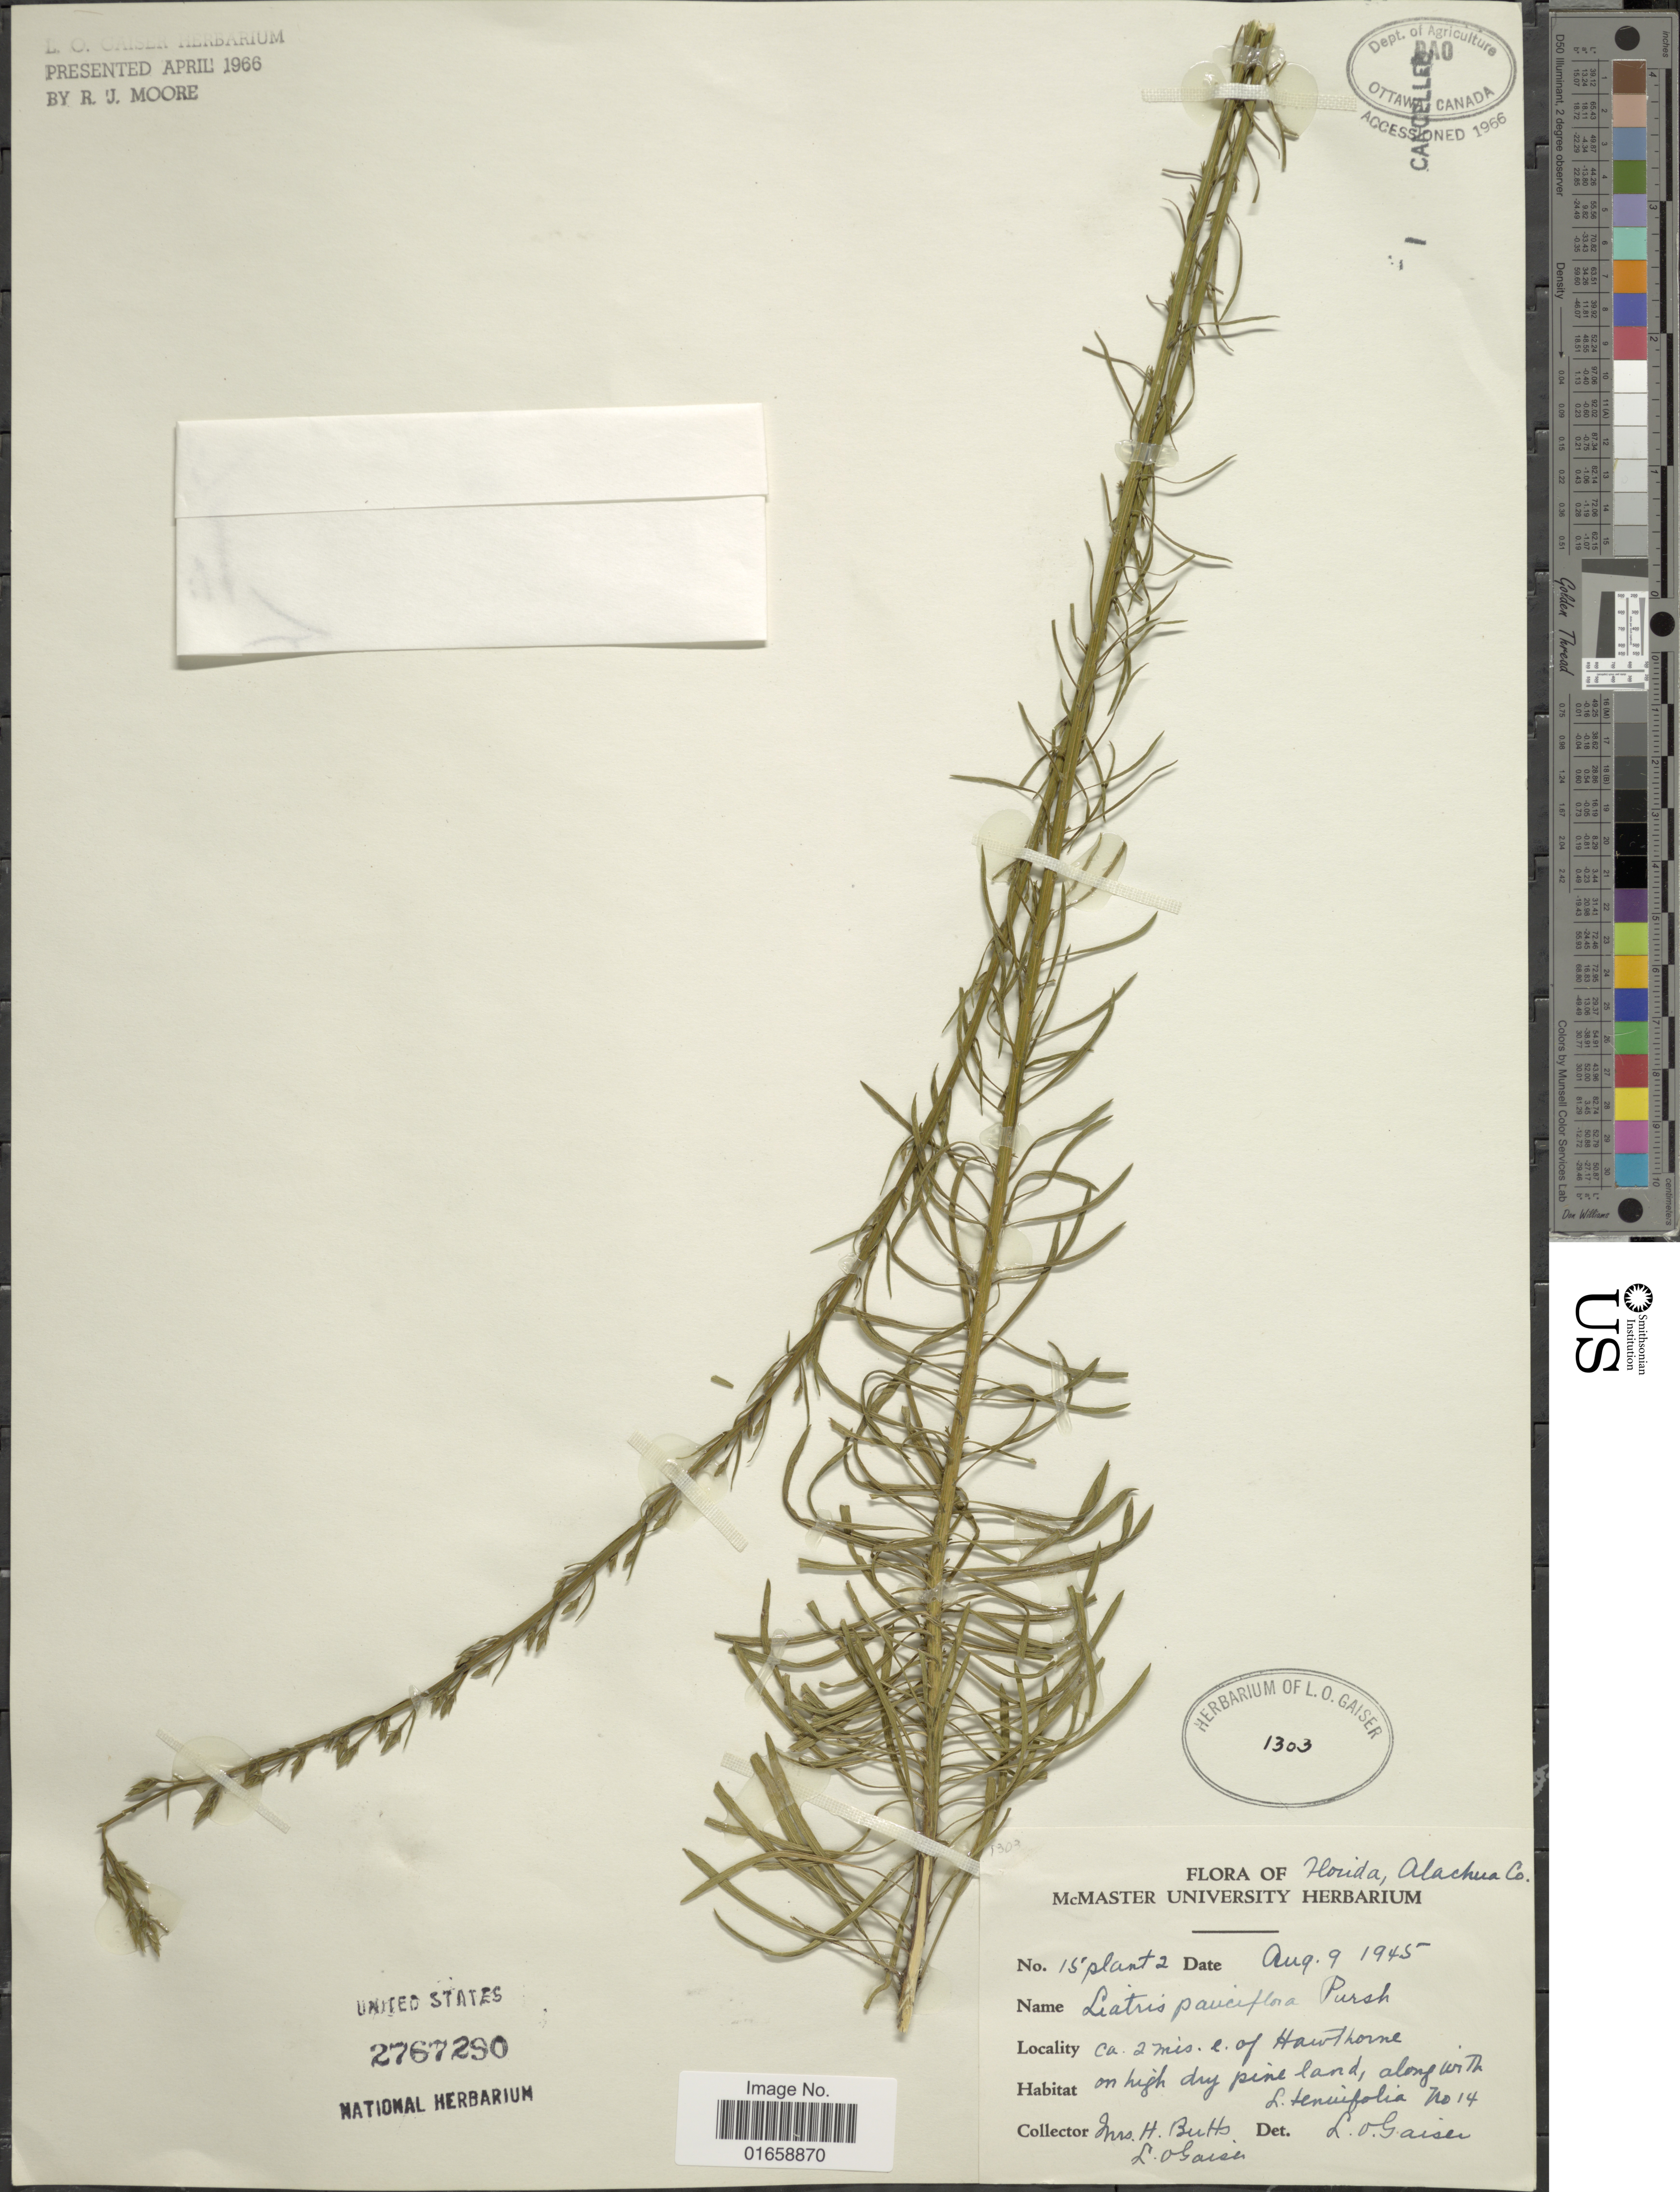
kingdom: Plantae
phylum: Tracheophyta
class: Magnoliopsida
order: Asterales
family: Asteraceae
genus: Liatris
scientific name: Liatris pauciflora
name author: Pursh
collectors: H. Butts & L. Gaiser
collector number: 15 plant 2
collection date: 1945-08-09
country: United States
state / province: Florida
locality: Alachua Co., Ca. 2 mis e. of Hawthorne on high dry pine land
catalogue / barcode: US 2767290